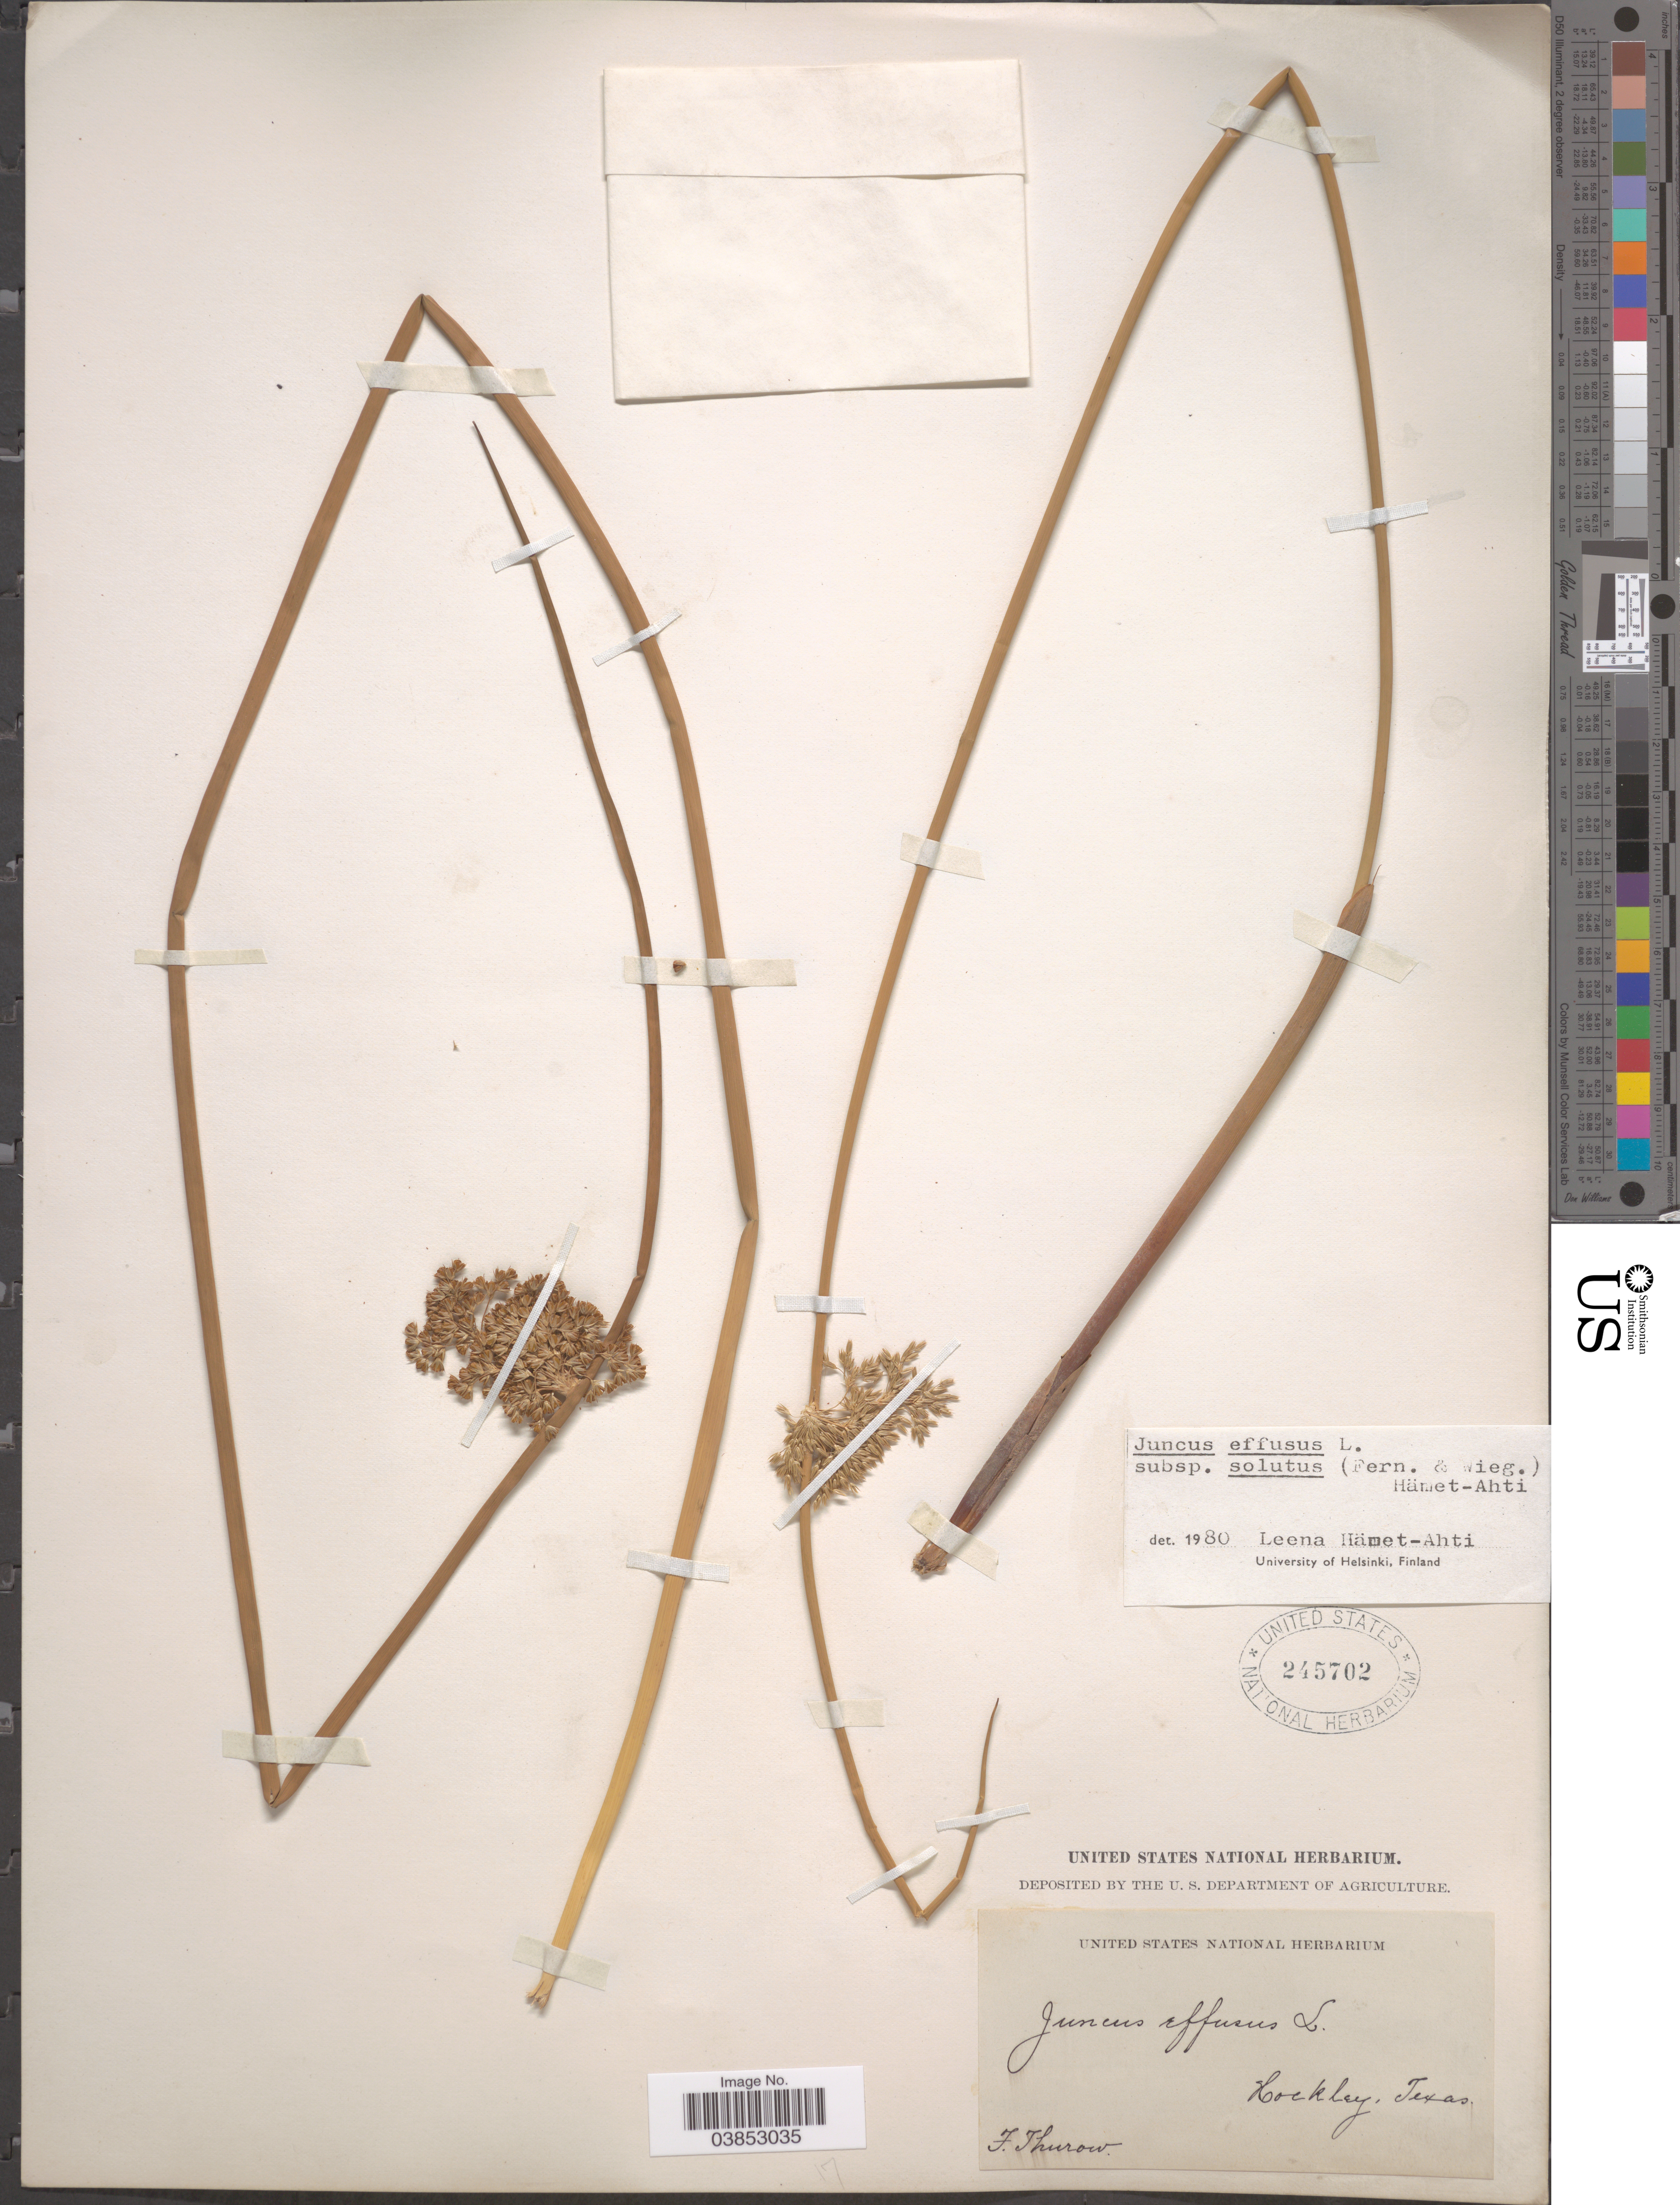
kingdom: Plantae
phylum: Tracheophyta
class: Liliopsida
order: Poales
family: Juncaceae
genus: Juncus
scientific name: Juncus effusus var. solutus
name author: Fernald & Wiegand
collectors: F. W. Thurow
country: United States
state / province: Texas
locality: Hockley.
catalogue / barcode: US 245702